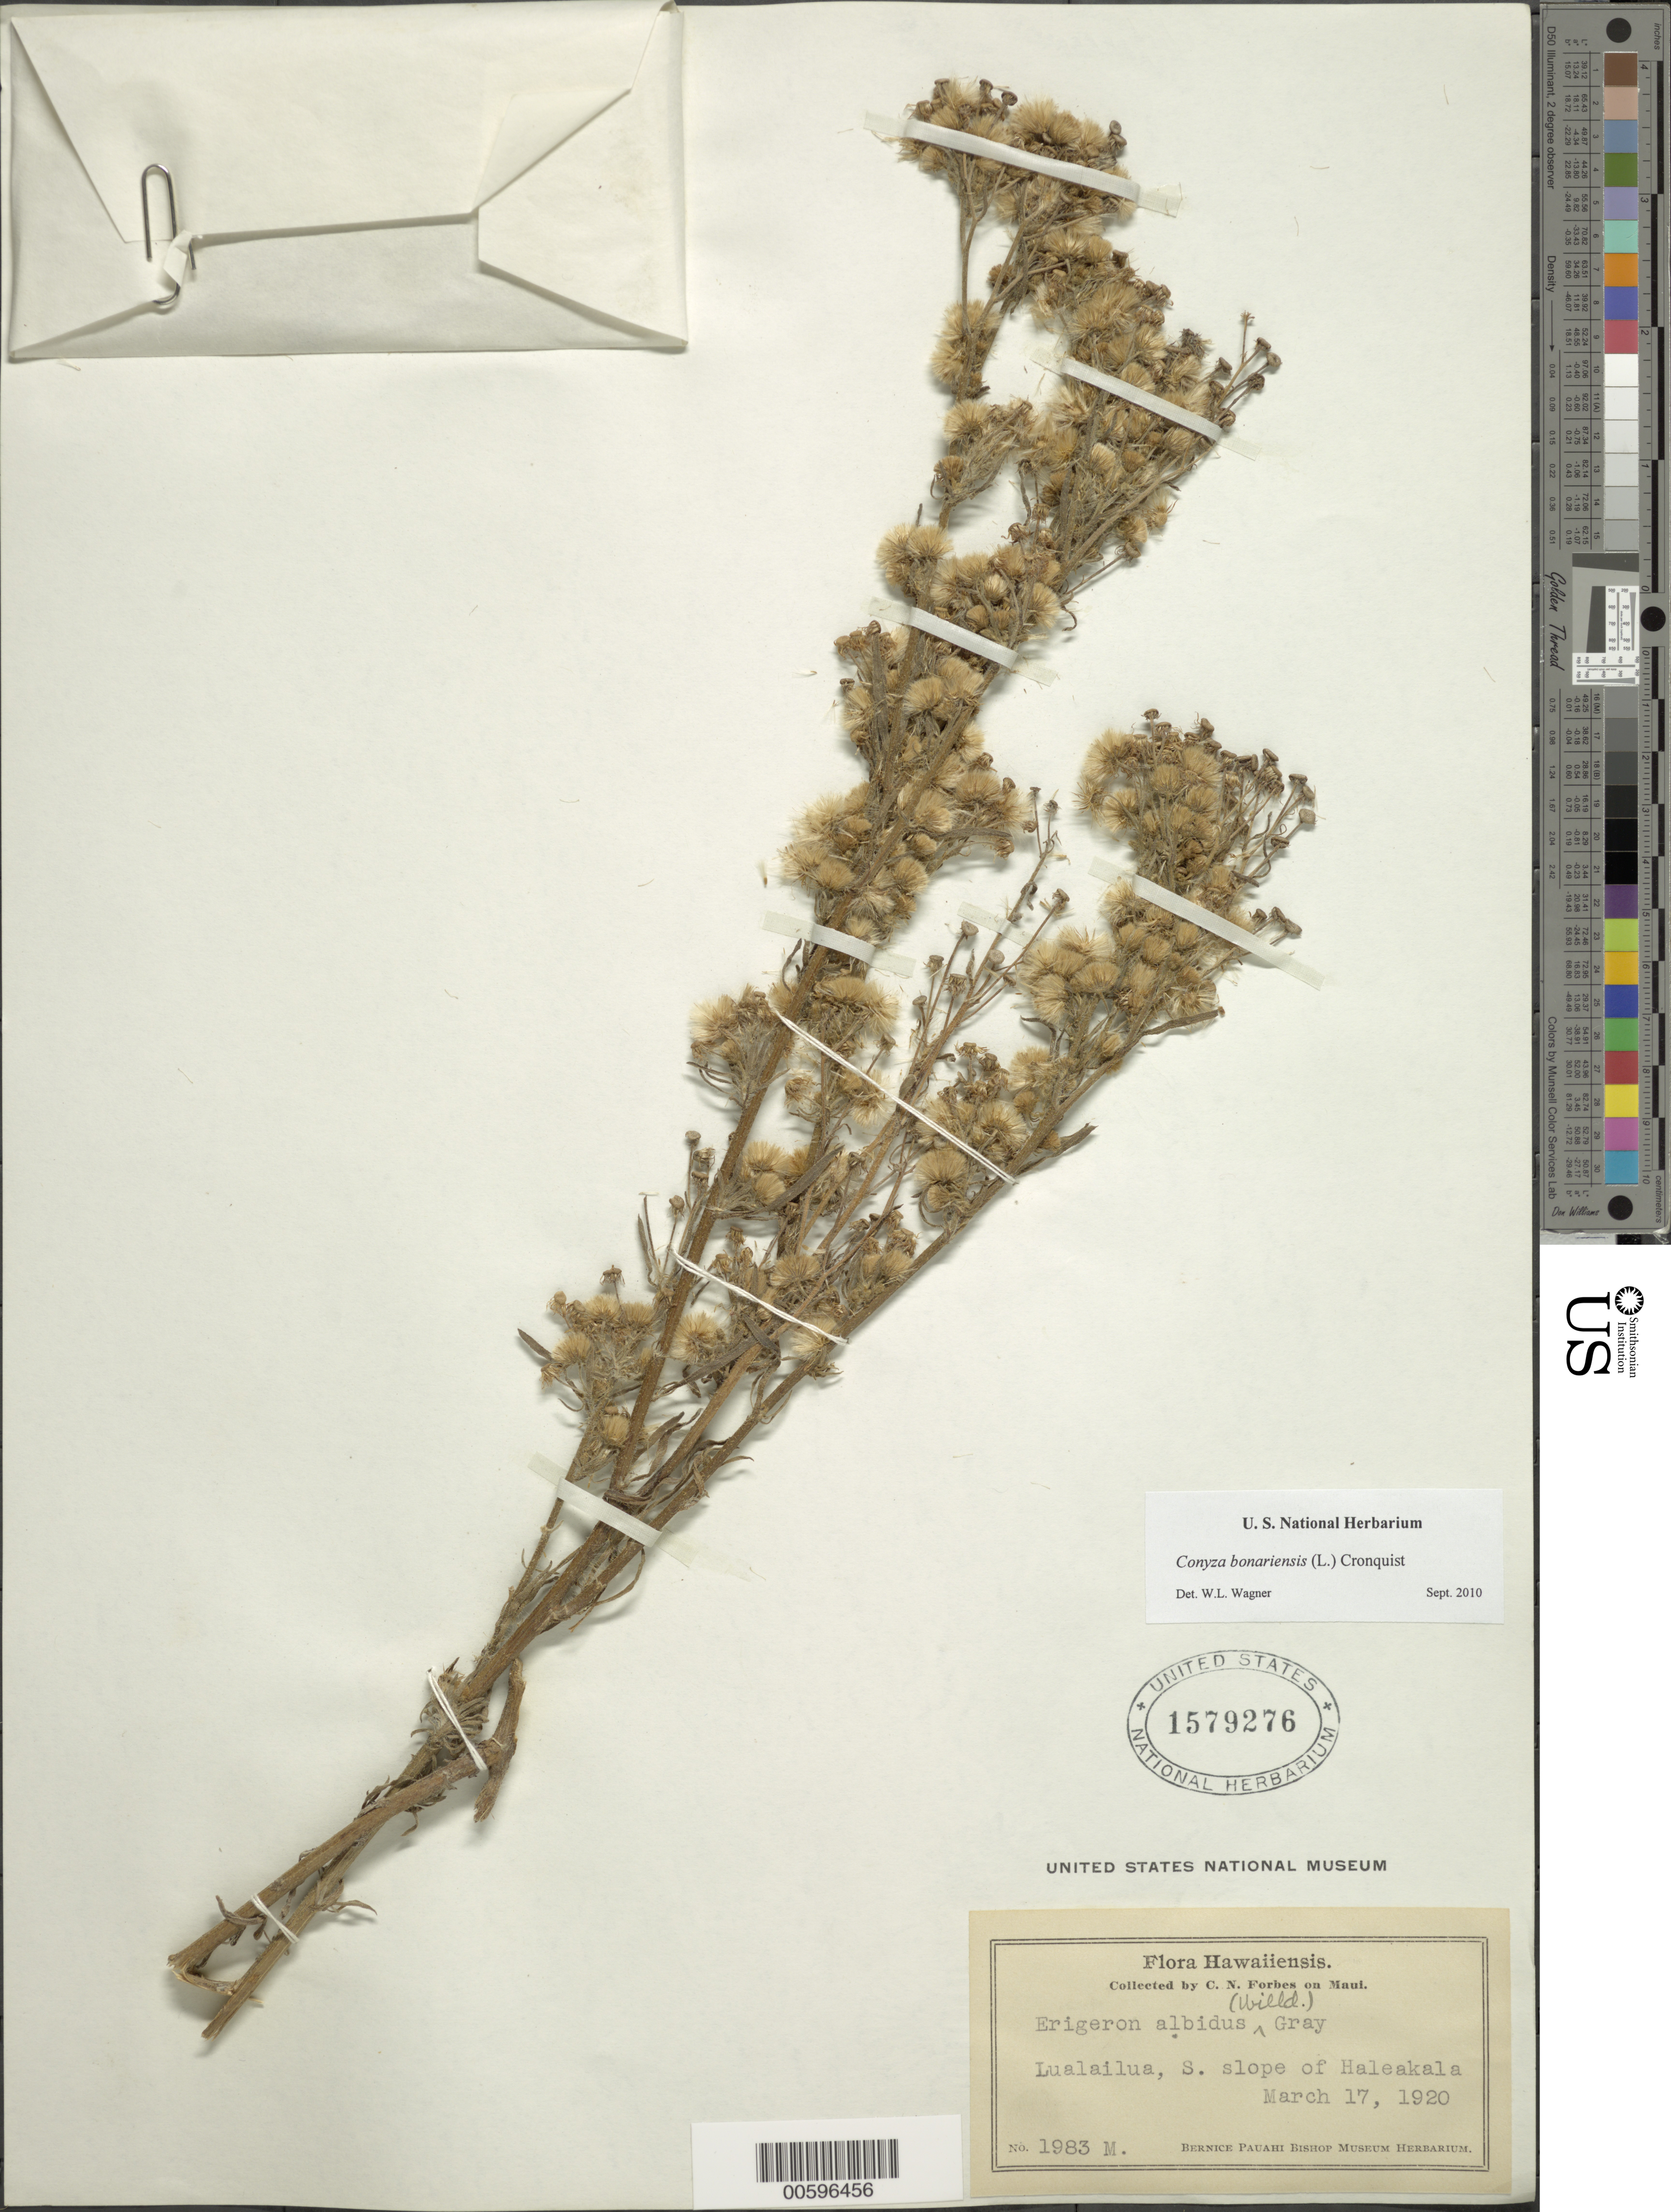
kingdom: Plantae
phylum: Tracheophyta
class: Magnoliopsida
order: Asterales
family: Asteraceae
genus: Erigeron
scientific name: Erigeron bonariensis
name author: L.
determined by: Wagner, W. L., (BOT), Smithsonian Institution - National Museum of Natural History (UNITED STATES)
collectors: C. N. Forbes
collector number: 1983.M.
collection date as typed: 17 Mar 1920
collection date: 1920-03-17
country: United States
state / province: Hawaii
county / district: Maui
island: Maui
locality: Lualailua, S slope of Haleakala.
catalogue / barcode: US 1579276